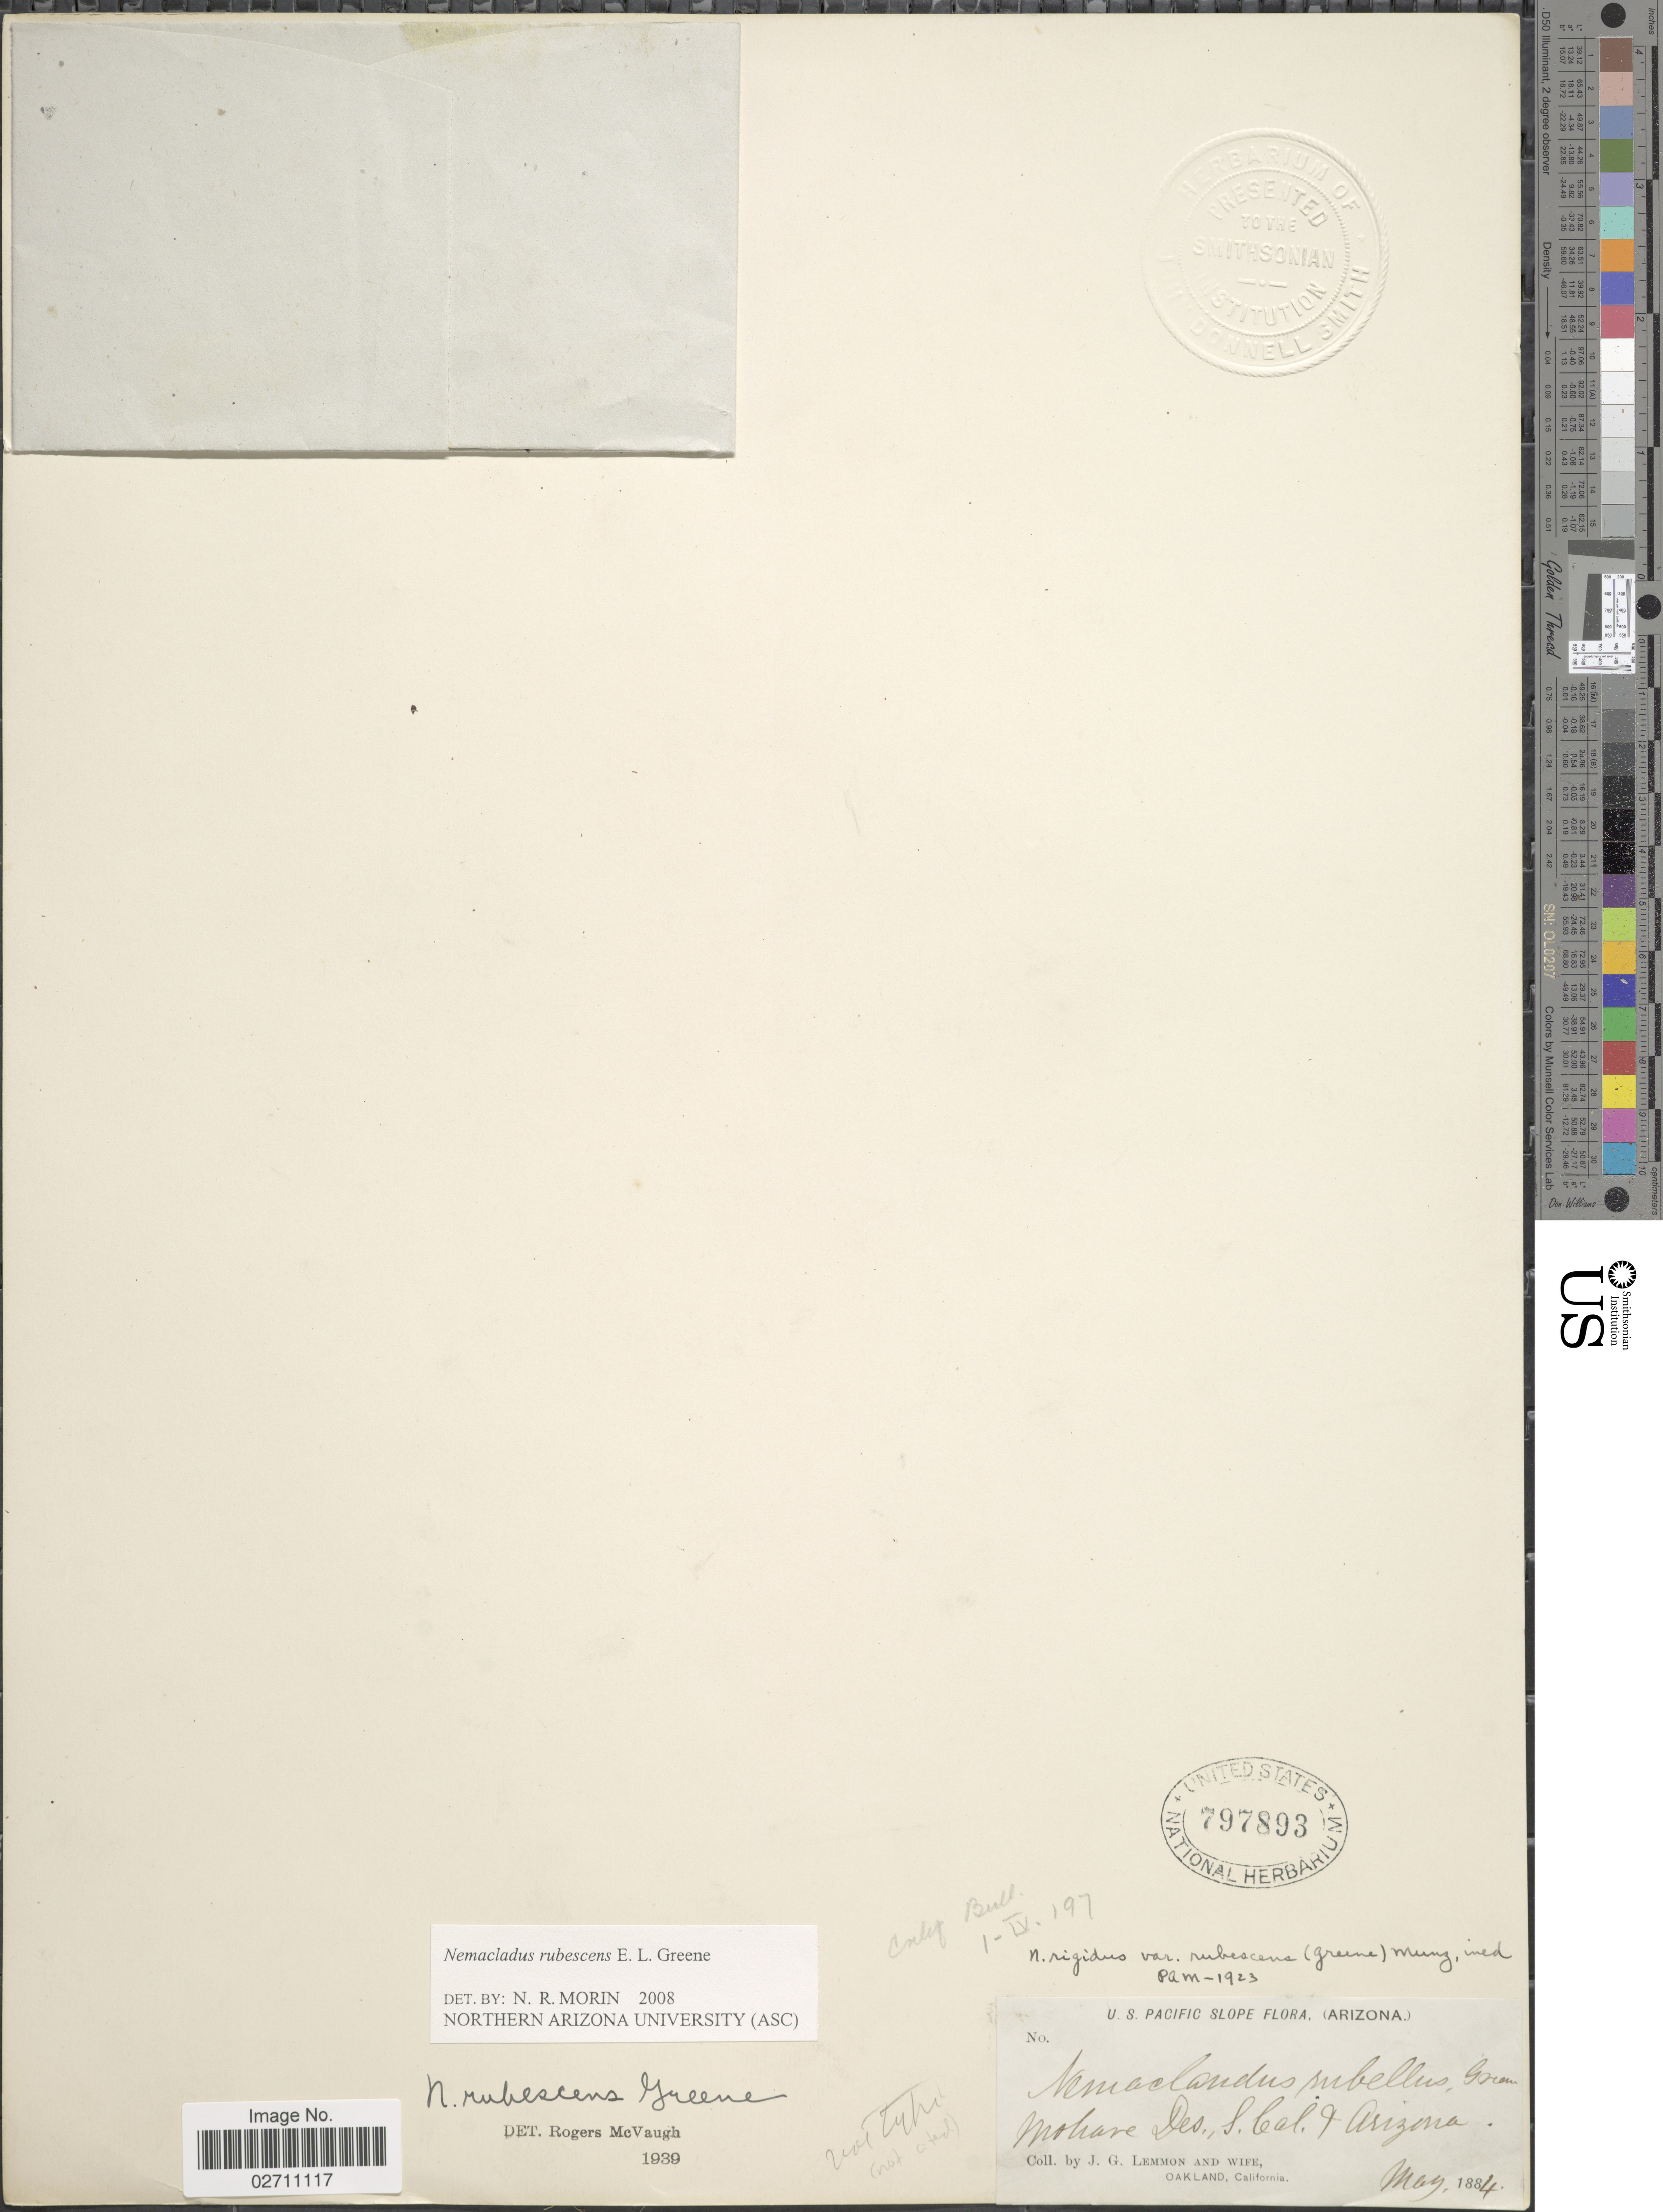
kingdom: Plantae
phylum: Tracheophyta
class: Magnoliopsida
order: Asterales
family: Campanulaceae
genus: Nemacladus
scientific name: Nemacladus rubescens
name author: Greene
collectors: J. Lemmon & Mrs. J. G. Lemmon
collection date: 1884-05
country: United States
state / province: Arizona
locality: Mohave Des., S. Cal & Arizona, U.S. Pacific Slope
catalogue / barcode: US 797893